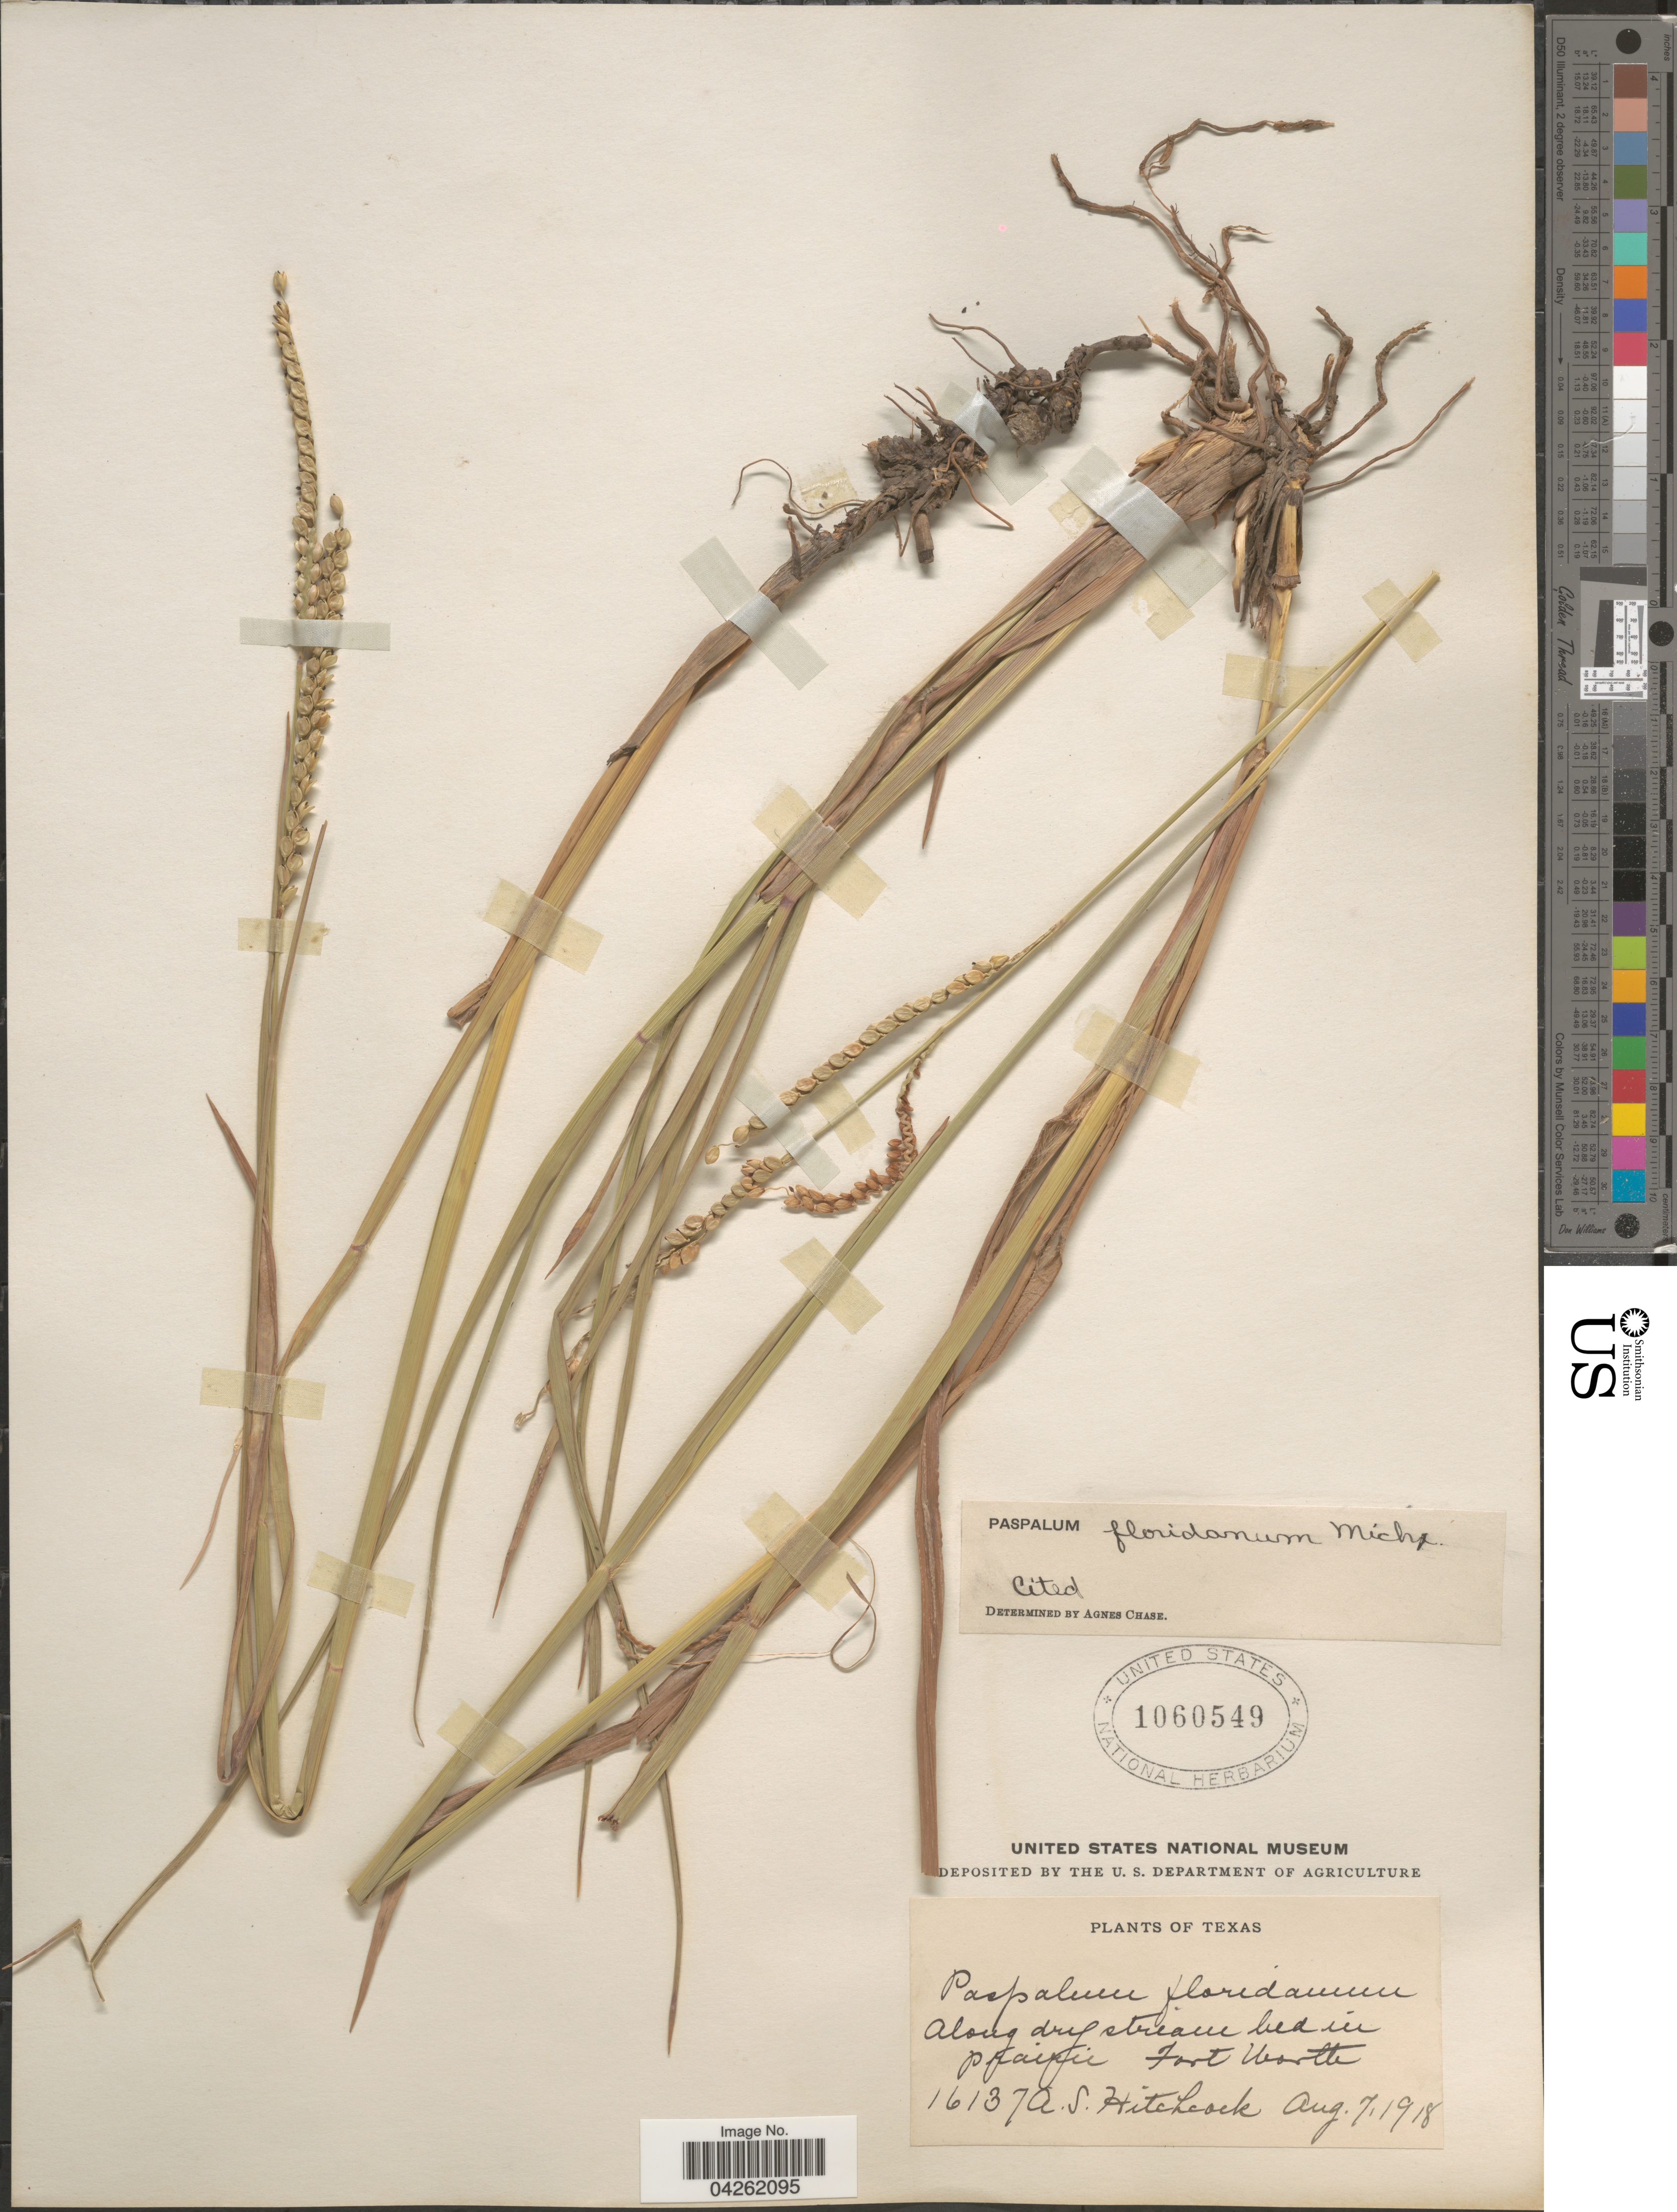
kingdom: Plantae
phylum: Tracheophyta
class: Liliopsida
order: Poales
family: Poaceae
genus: Paspalum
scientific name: Paspalum floridanum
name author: Michx.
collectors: A. S. Hitchcock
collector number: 16137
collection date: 1918-08-07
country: United States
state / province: Texas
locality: Fort Worth.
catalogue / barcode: US 1060549